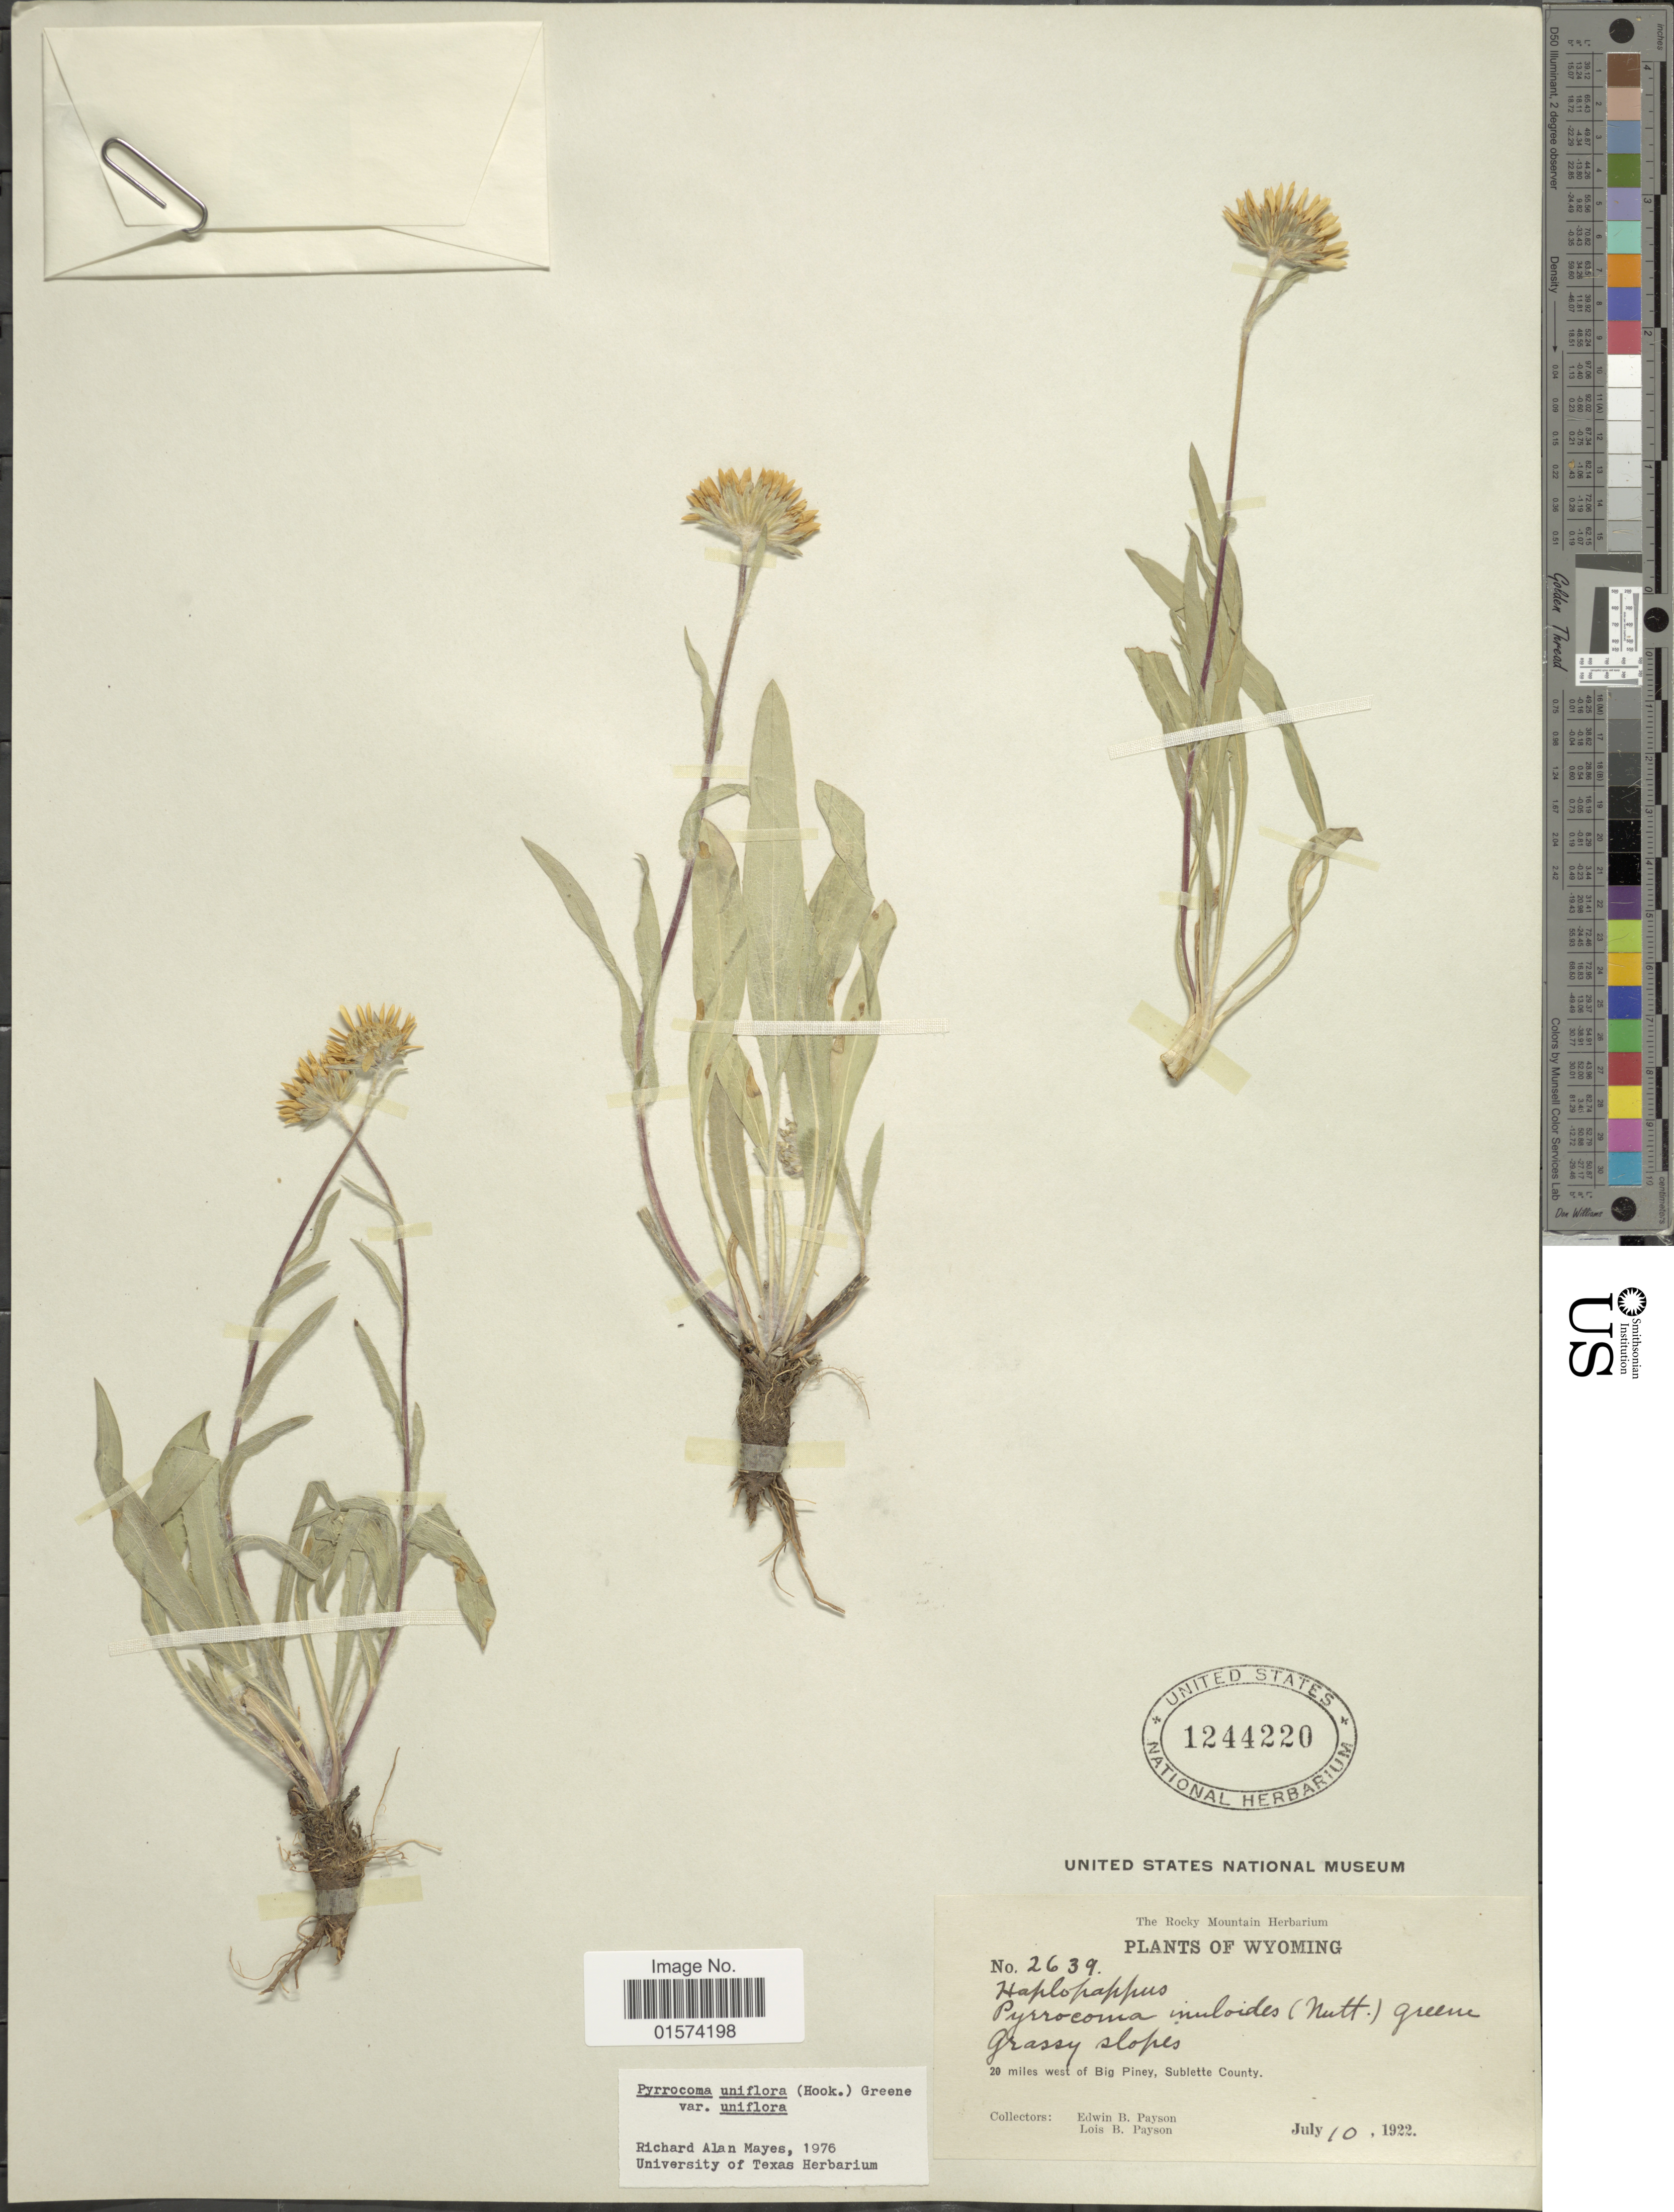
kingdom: Plantae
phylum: Tracheophyta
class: Magnoliopsida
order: Asterales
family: Asteraceae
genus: Pyrrocoma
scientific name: Pyrrocoma uniflora var. uniflora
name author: (Hook.) Greene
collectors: E. B. Payson & L. Payson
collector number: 2639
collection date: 1922-07-10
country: United States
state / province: Wyoming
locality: Grassy slopes, 20 miles west of Big Piney, Sublette County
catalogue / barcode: US 1244220